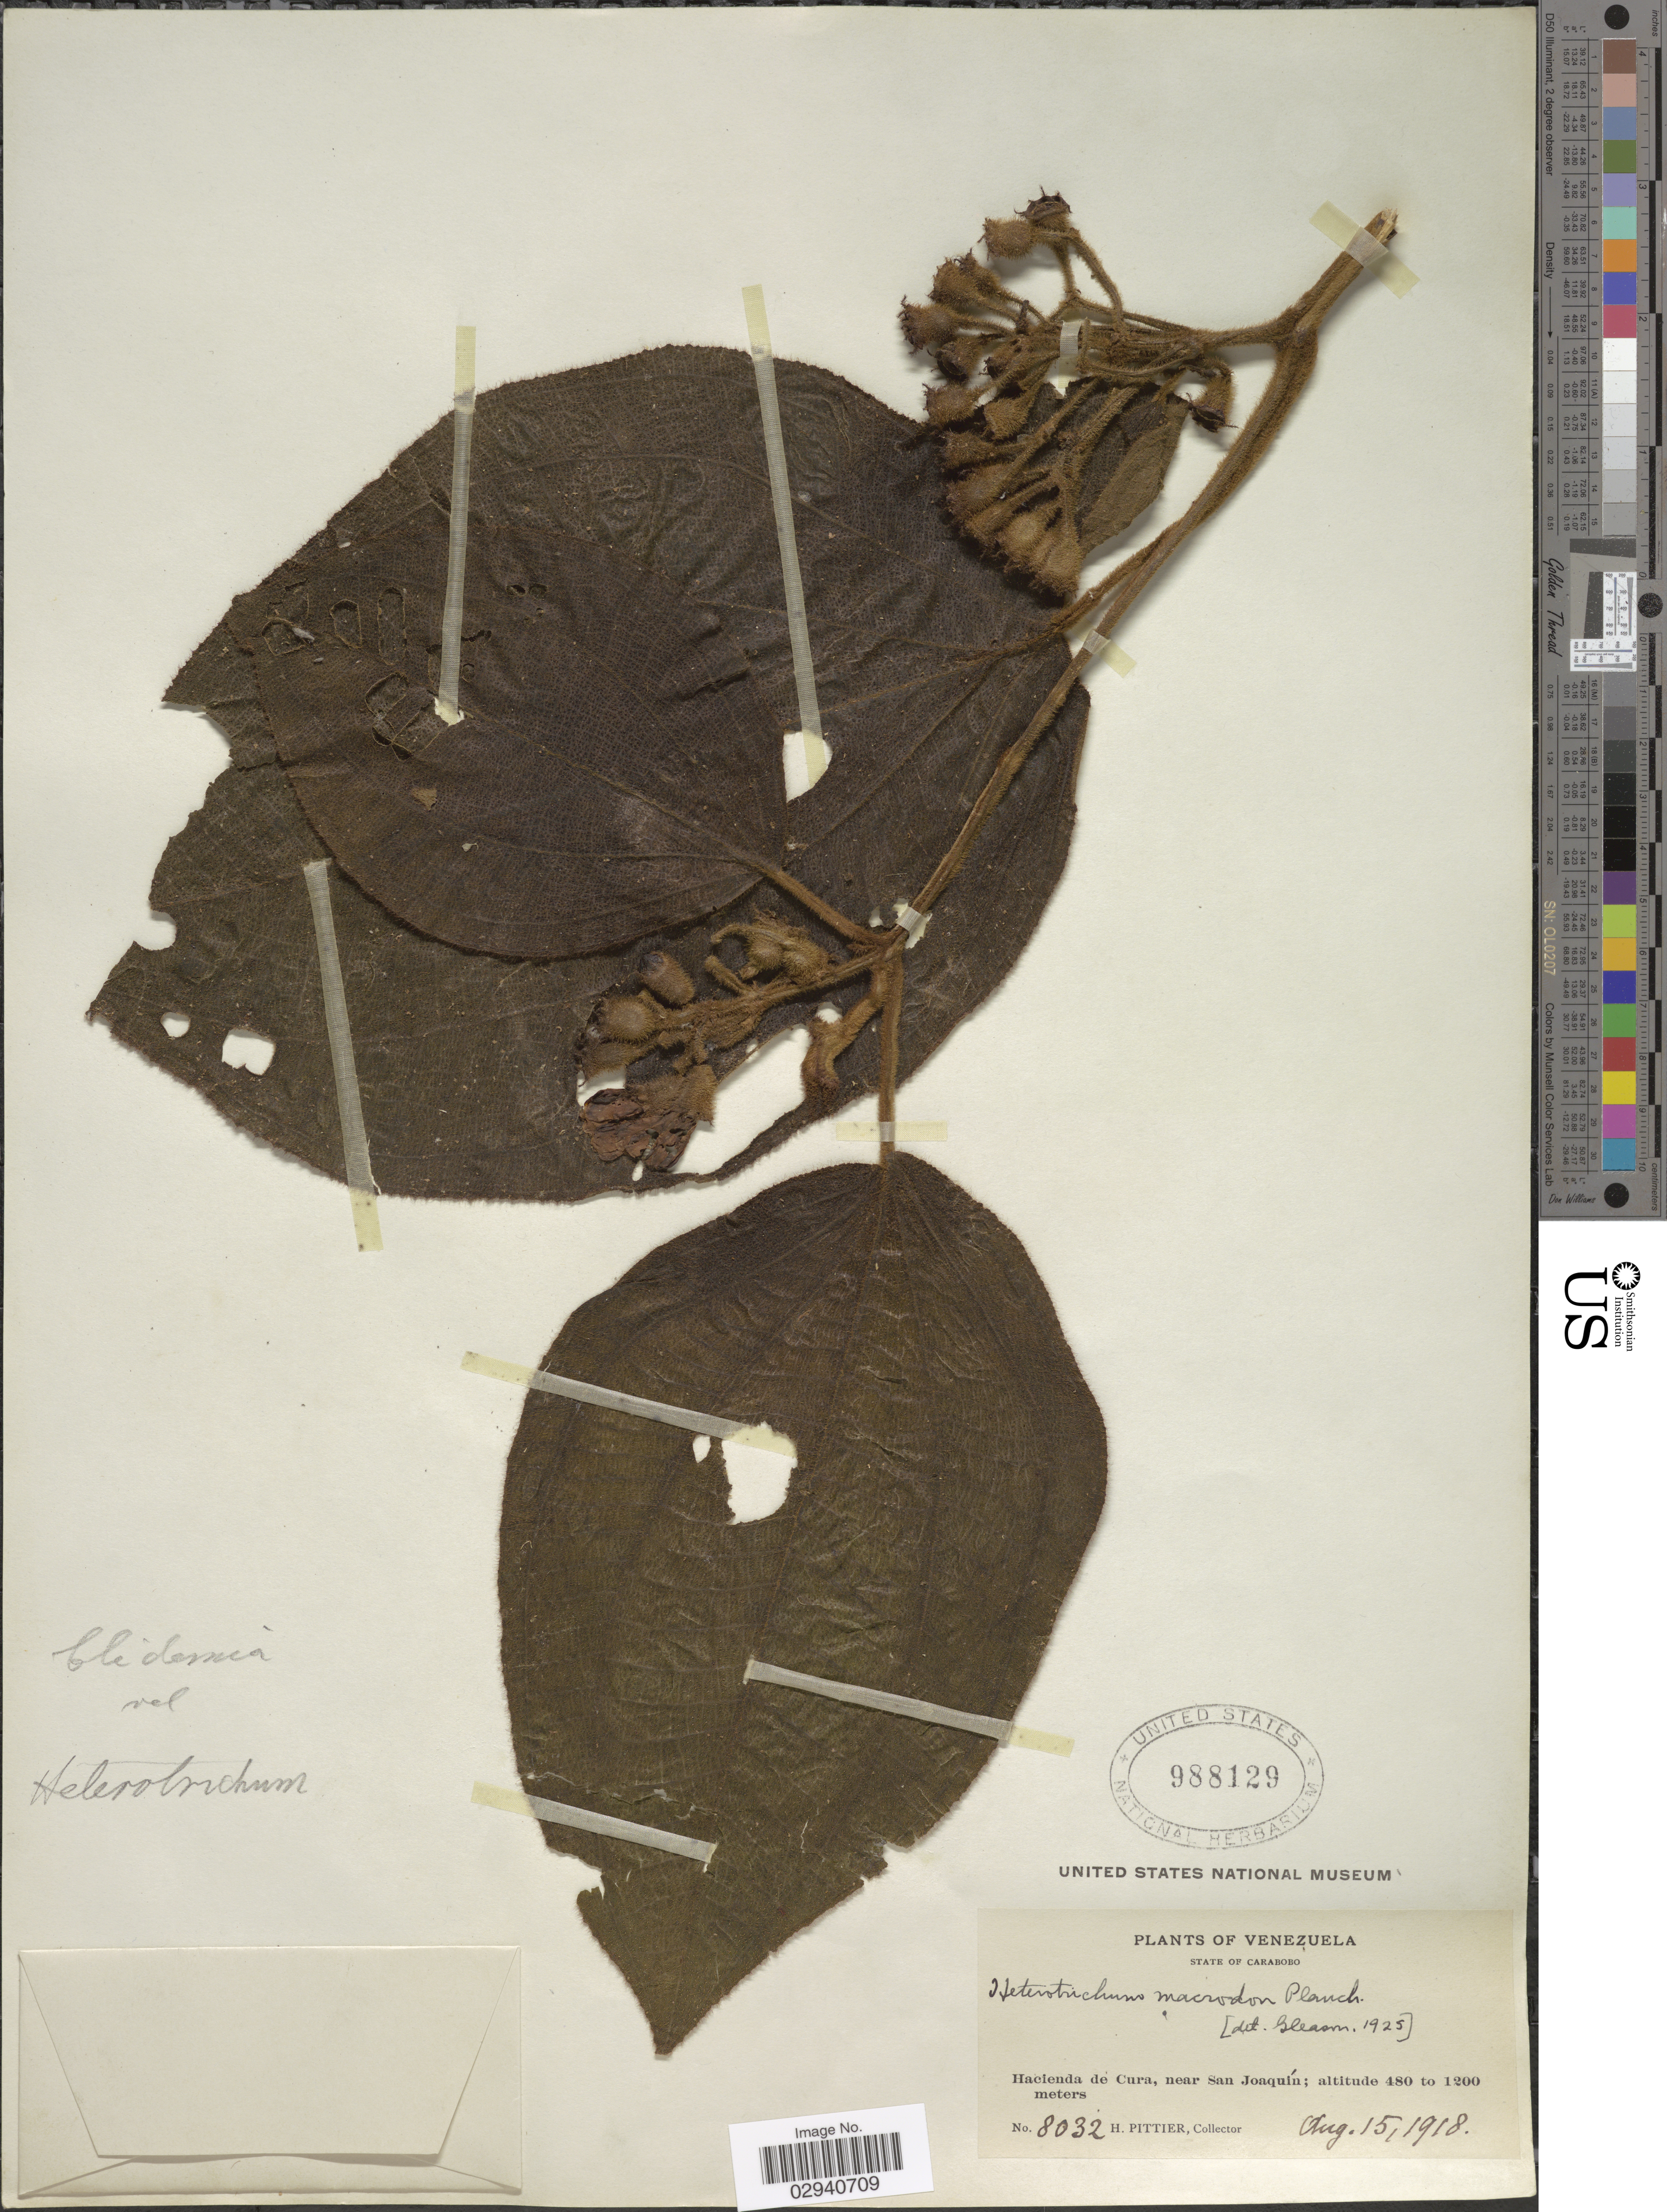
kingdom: Plantae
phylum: Tracheophyta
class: Magnoliopsida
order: Myrtales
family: Melastomataceae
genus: Miconia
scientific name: Miconia macrodon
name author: (Naudin) Wurdack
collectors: H. F. Pittier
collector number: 8032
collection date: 1918-08-15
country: Venezuela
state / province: Carabobo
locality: Hacienda de Cura, near San Joaquín.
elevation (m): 480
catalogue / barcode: US 988129